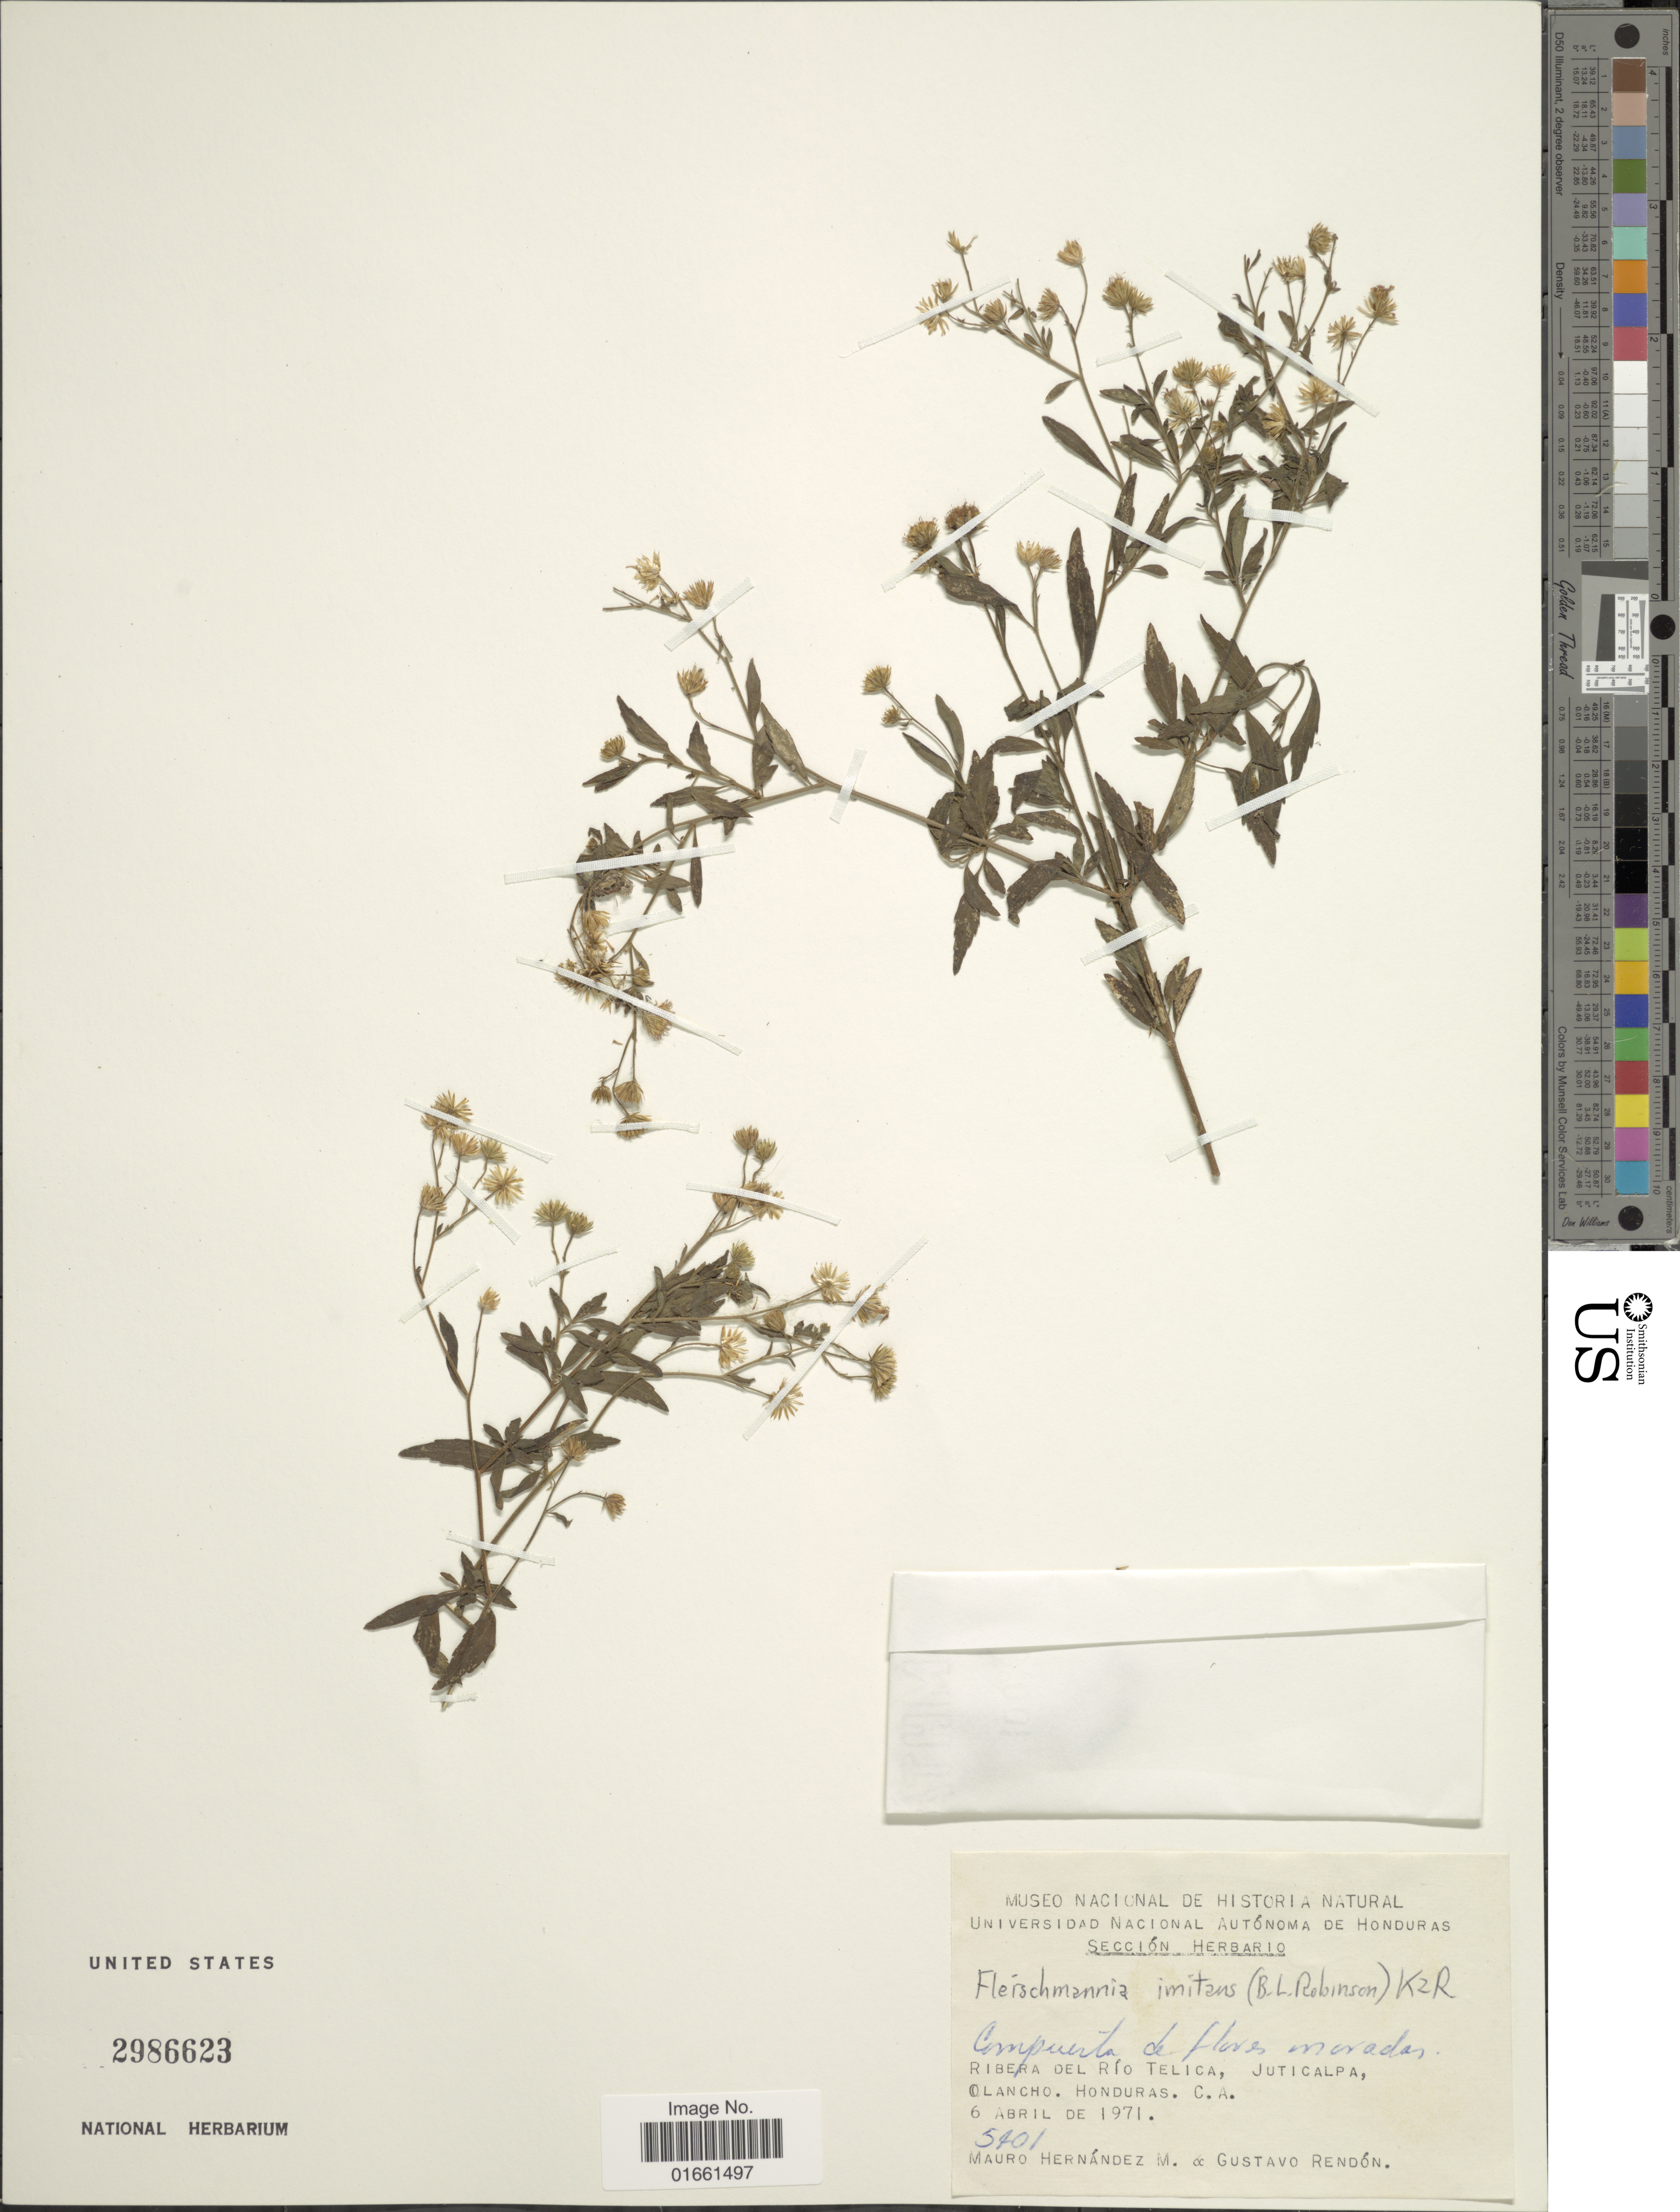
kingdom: Plantae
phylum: Tracheophyta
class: Magnoliopsida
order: Asterales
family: Asteraceae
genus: Fleischmannia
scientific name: Fleischmannia imitans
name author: (B.L. Rob.) R.M. King & H. Rob.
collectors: M. Hernandez M. & G. Rendón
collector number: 5401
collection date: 1971-04-06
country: Honduras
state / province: Olancho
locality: Ribera del Rio Telica, Juticalpa, Olancho.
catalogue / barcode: US 2986623